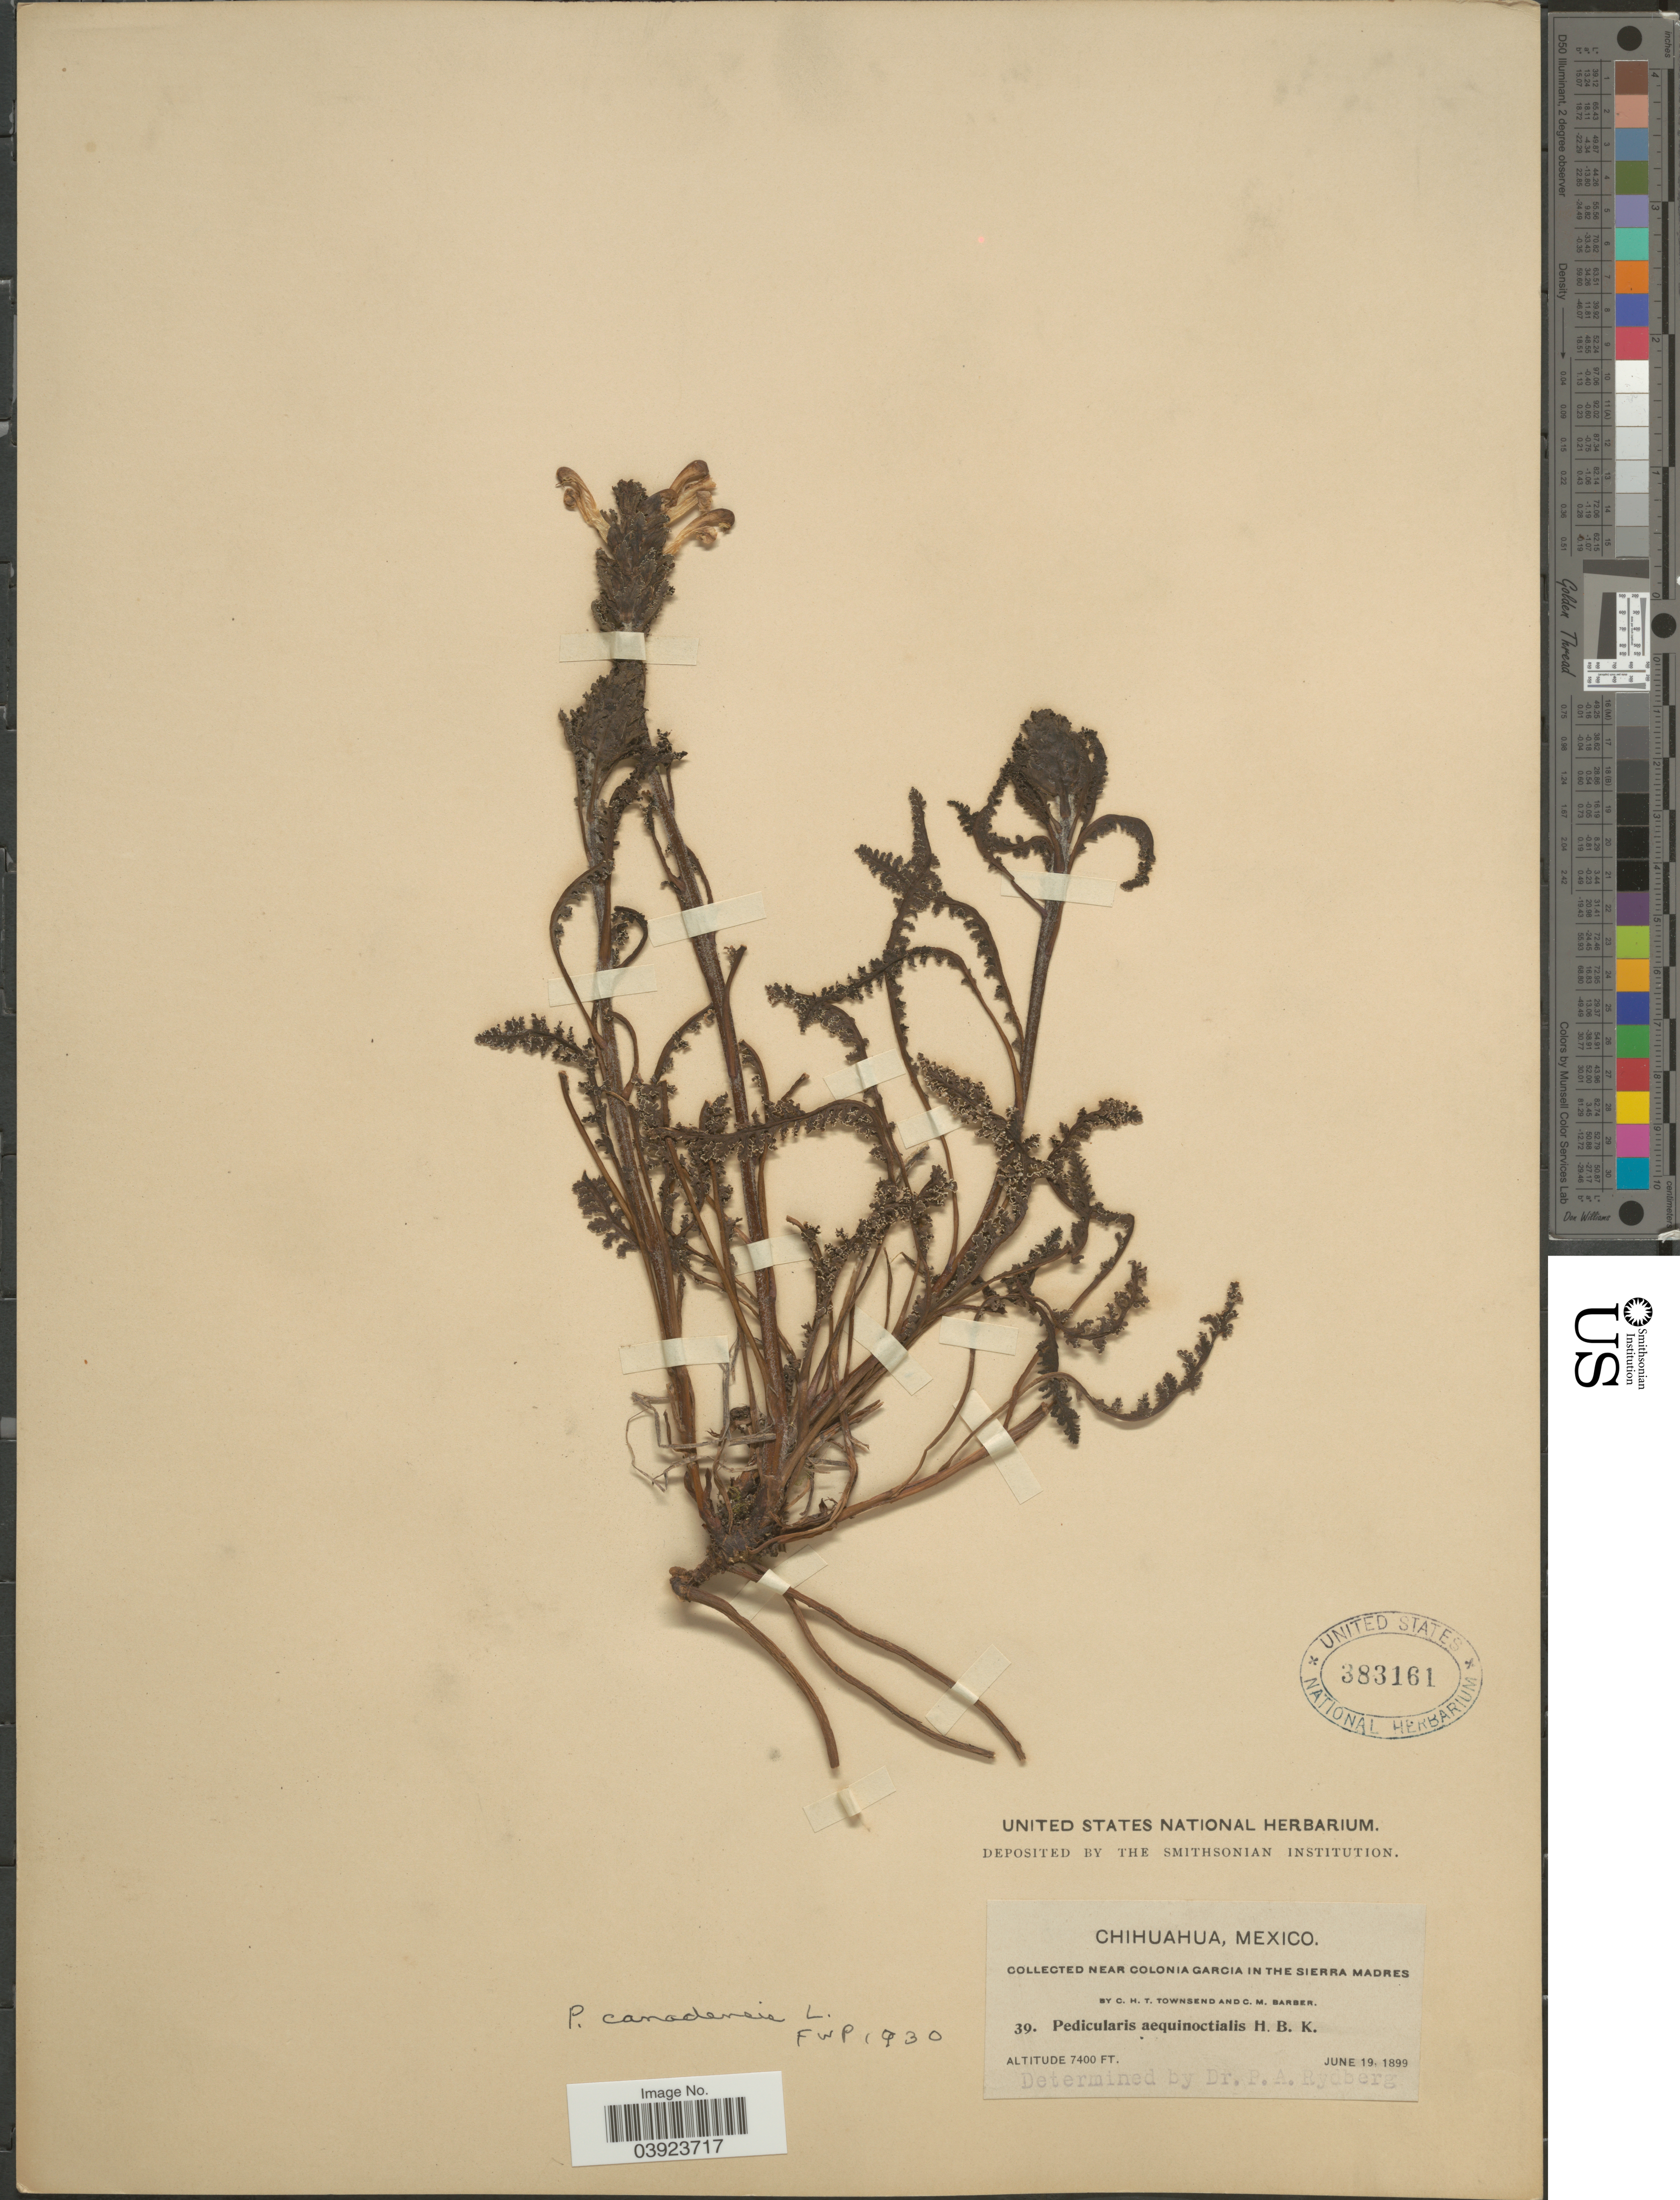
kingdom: Plantae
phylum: Tracheophyta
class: Magnoliopsida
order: Lamiales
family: Orobanchaceae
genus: Pedicularis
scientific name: Pedicularis canadensis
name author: L.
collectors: C. H. T. Townsend & C. Barber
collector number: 39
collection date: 1899-06-19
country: Mexico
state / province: Chihuahua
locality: Near Colonia Garcia in the Sierra Madres.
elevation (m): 2256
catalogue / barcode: US 383161